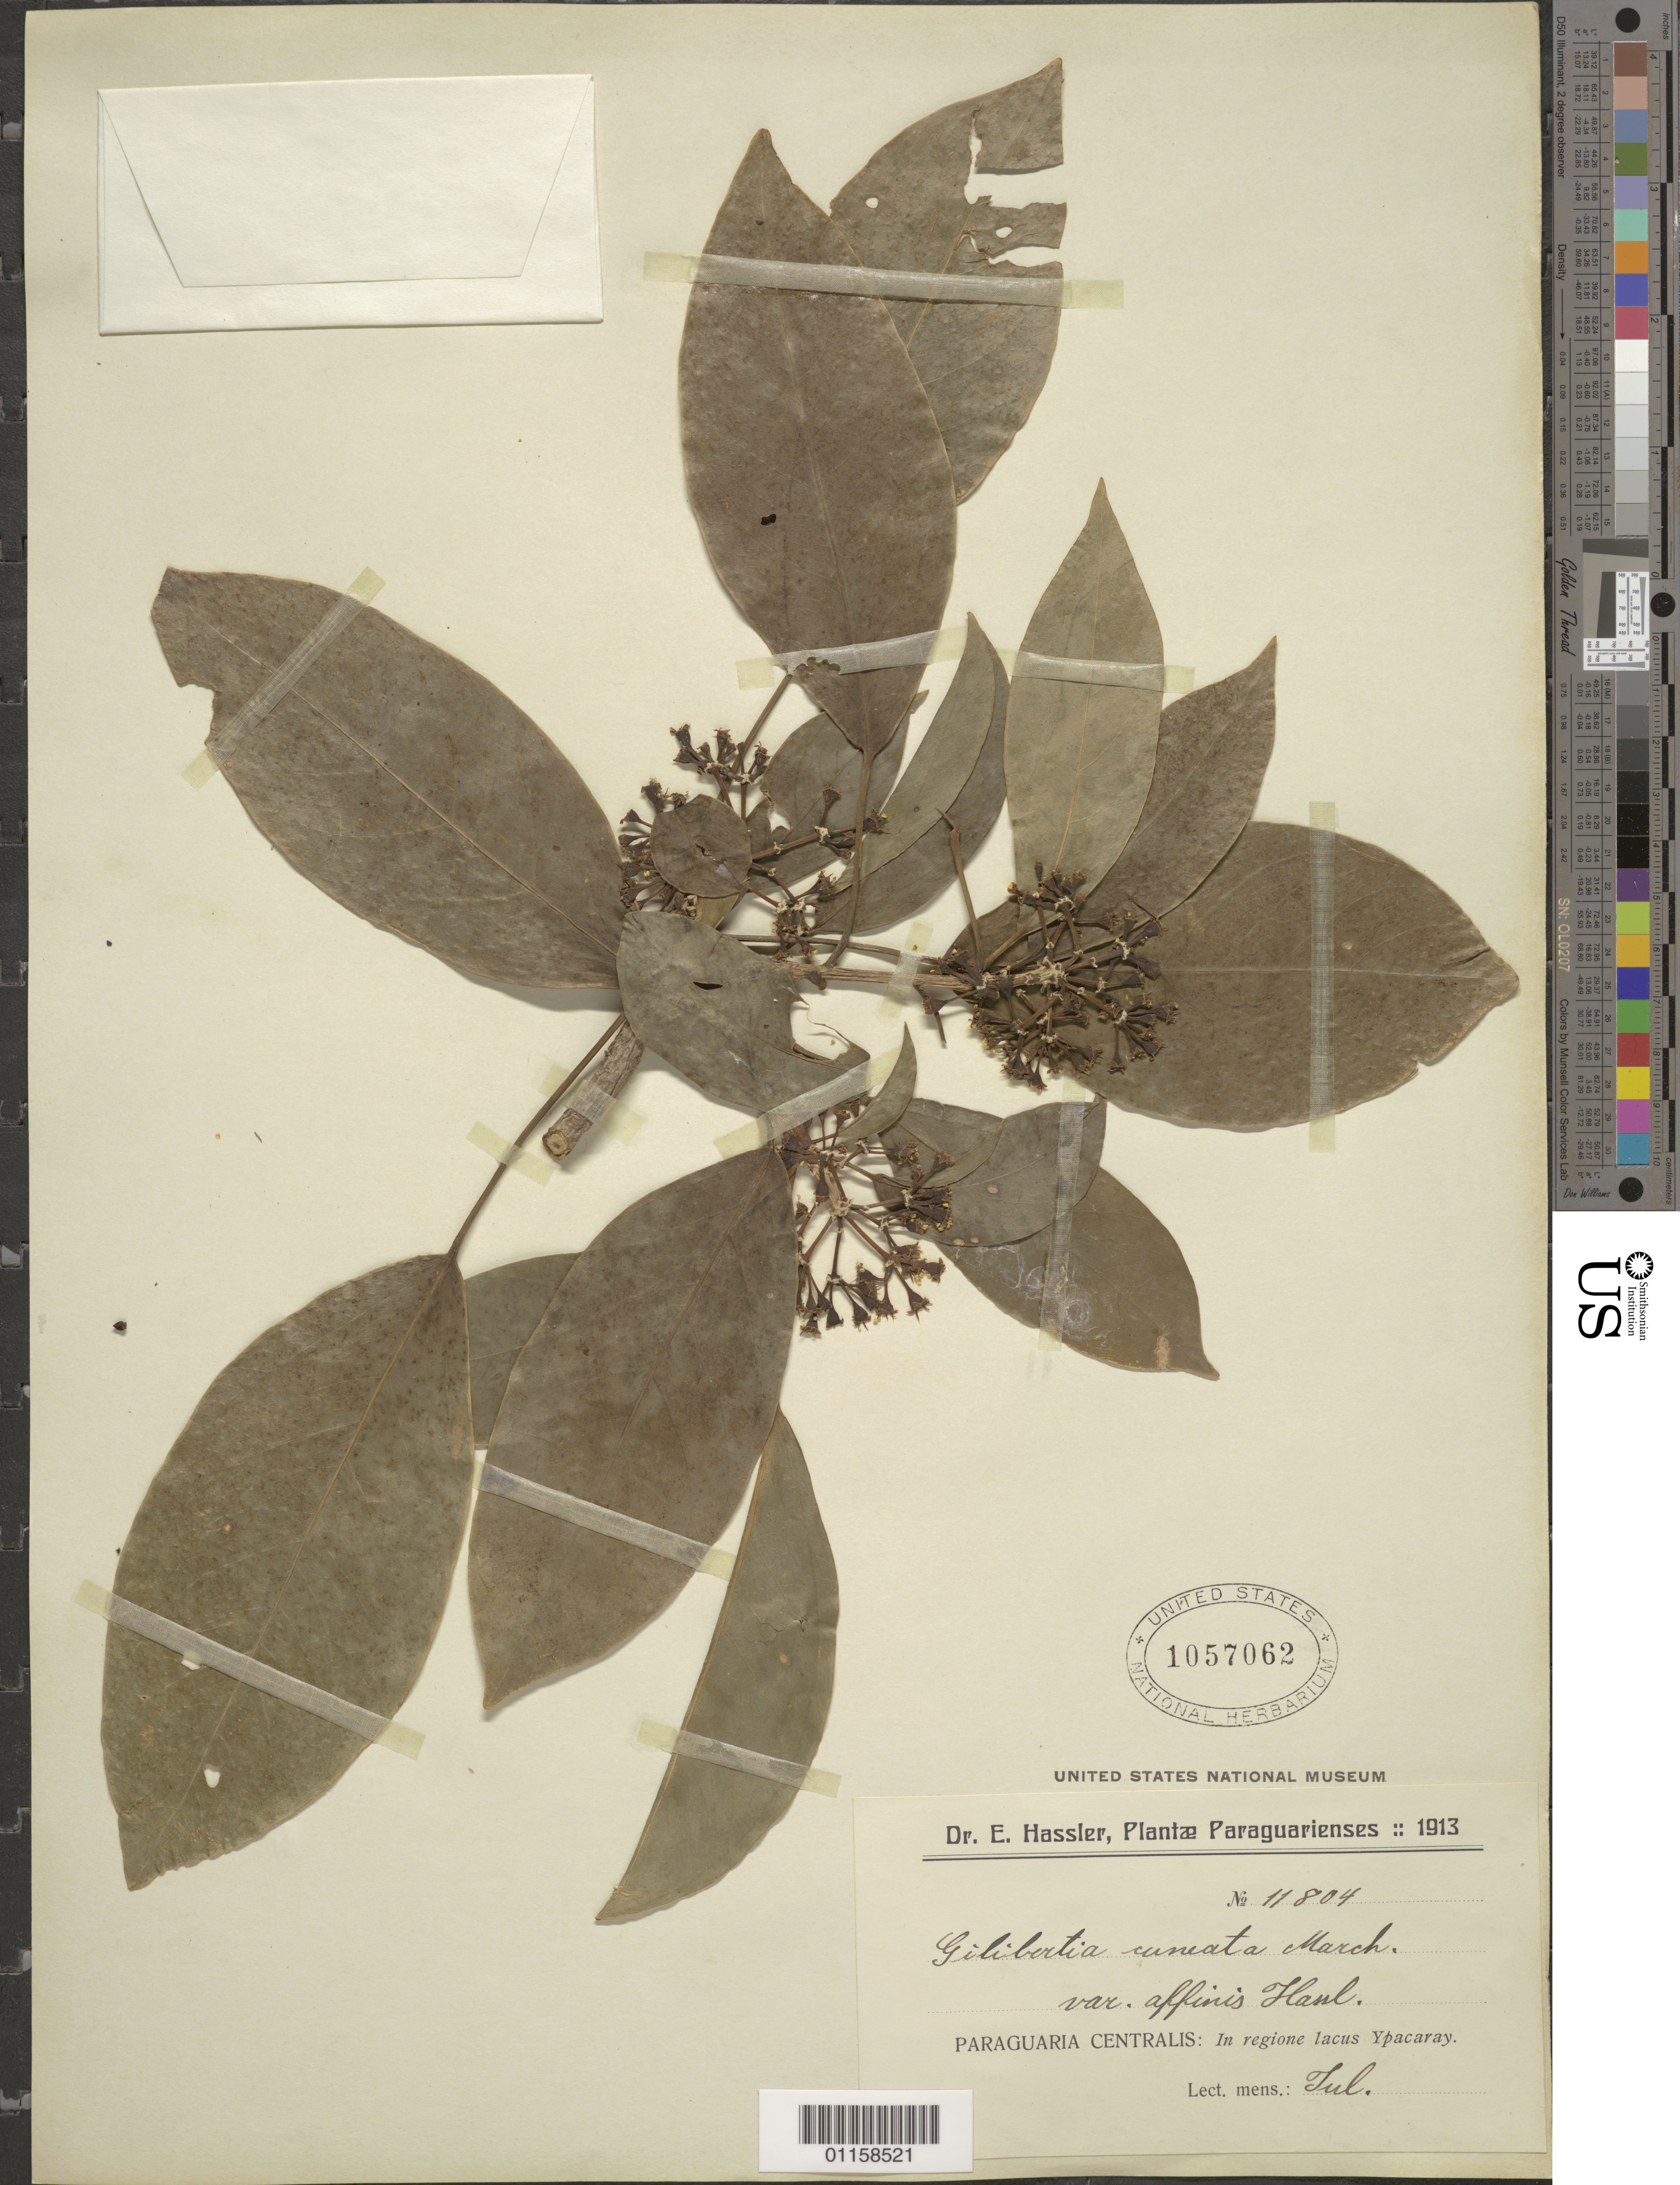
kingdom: Plantae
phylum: Tracheophyta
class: Magnoliopsida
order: Apiales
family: Araliaceae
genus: Dendropanax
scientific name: Dendropanax cuneatus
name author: (DC.) Decne. & Planch.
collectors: E. Hassler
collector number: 11804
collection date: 1913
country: Paraguay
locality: In regione lacus Ypacaray.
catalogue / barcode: US 1057062